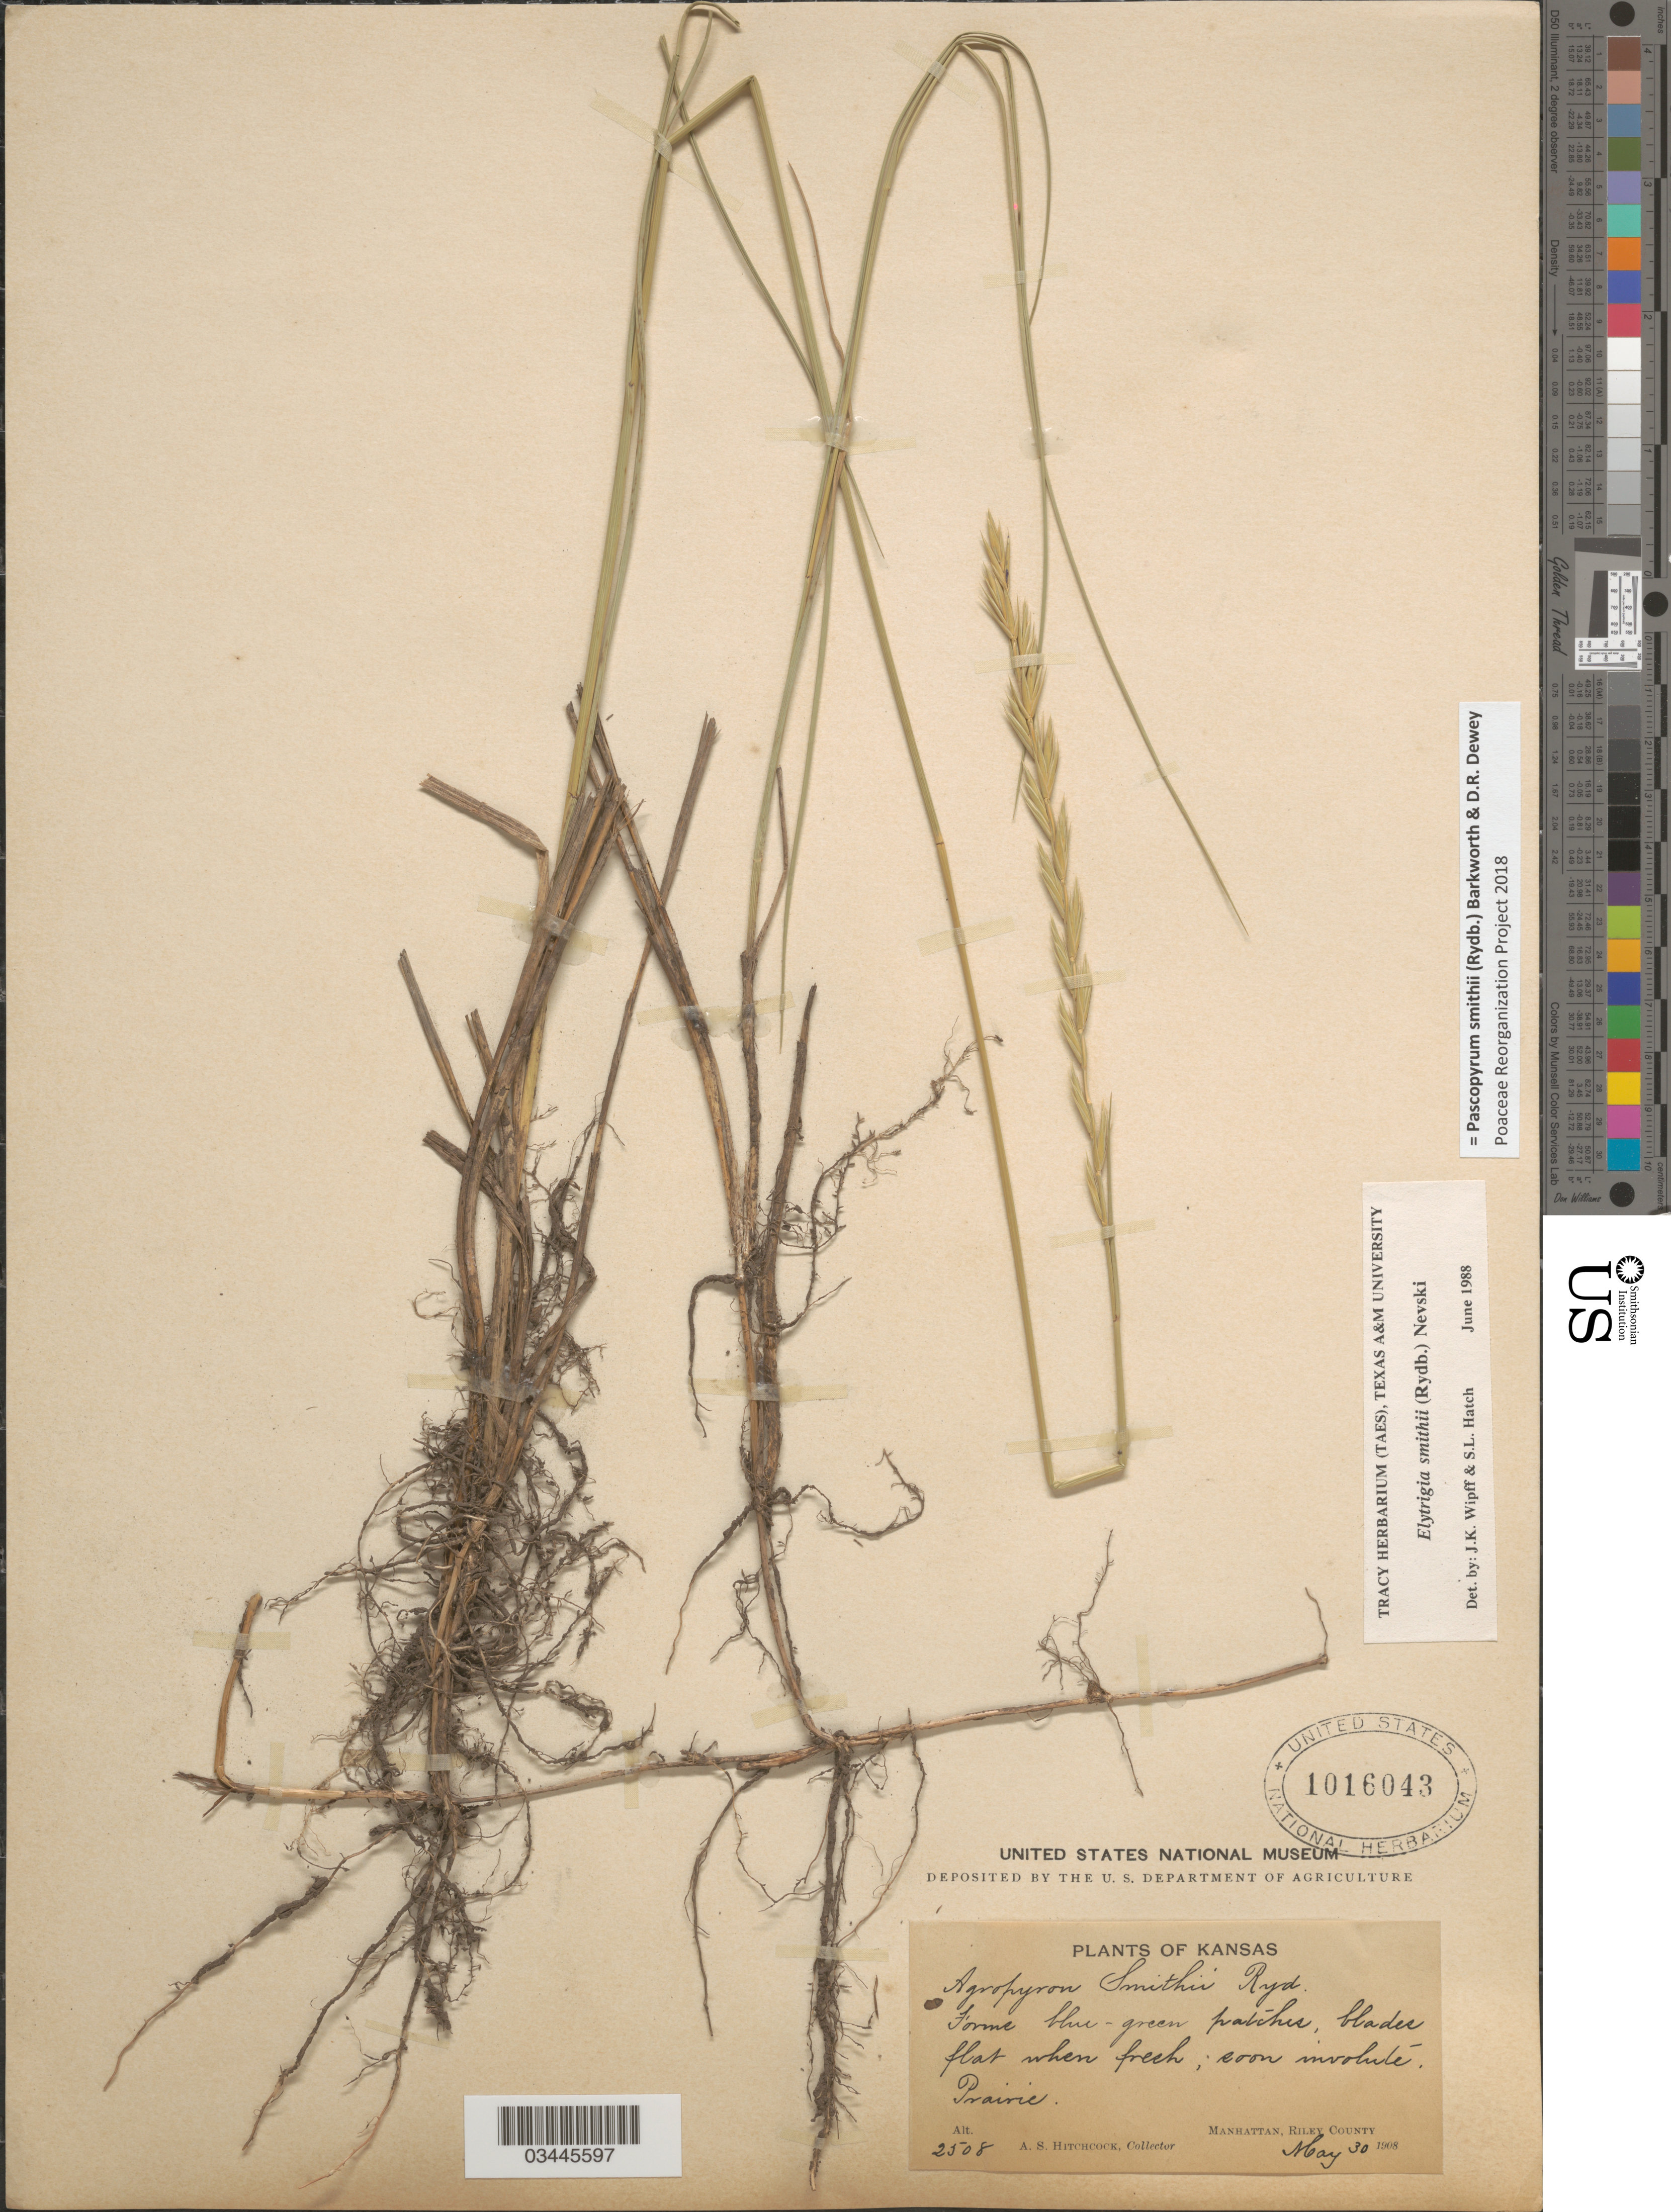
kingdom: Plantae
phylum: Tracheophyta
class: Liliopsida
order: Poales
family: Poaceae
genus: Pascopyrum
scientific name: Pascopyrum smithii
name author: (Rydb.) Barkworth & Dewey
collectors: A. S. Hitchcock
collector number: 2508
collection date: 1908-05-30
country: United States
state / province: Kansas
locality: Manhattan, Riley County.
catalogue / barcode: US 1016043